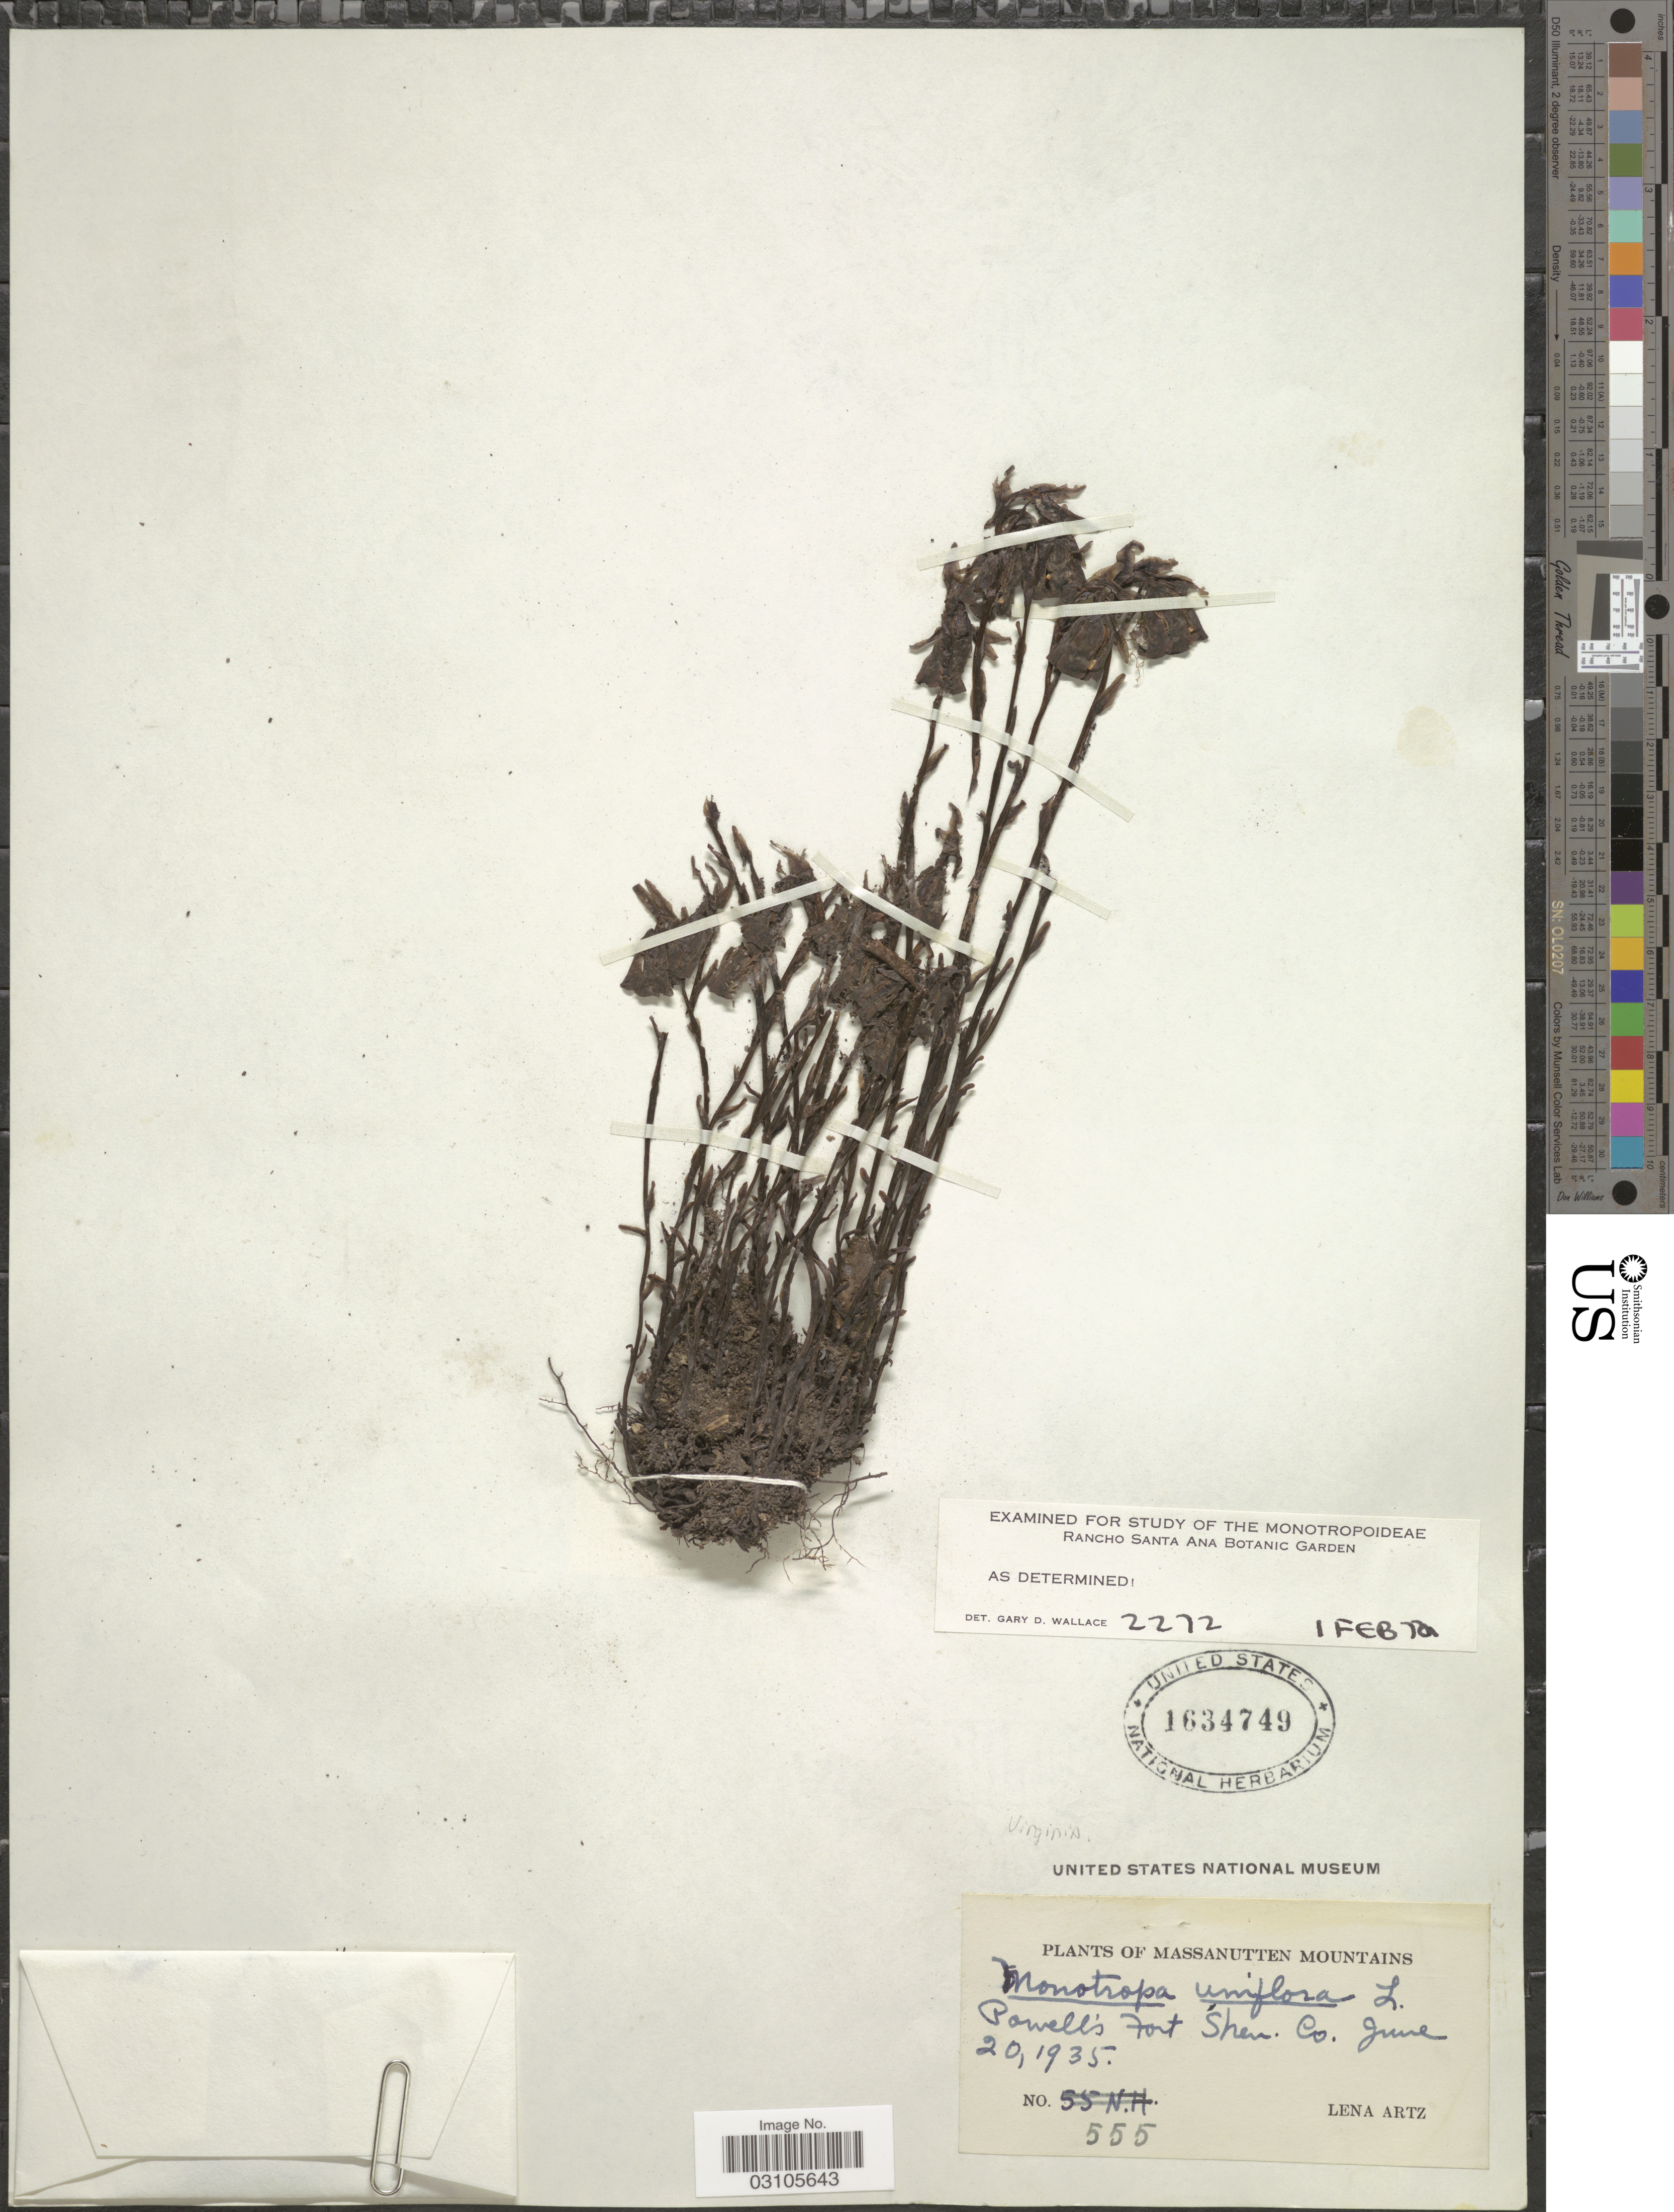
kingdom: Plantae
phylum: Tracheophyta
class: Magnoliopsida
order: Ericales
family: Ericaceae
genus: Monotropa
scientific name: Monotropa uniflora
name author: L.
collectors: L. Artz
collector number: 555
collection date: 1935-06-20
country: United States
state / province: Virginia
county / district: Shenandoah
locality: Massanutten Mountains. Powell's Fort Shen Co.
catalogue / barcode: US 1634749